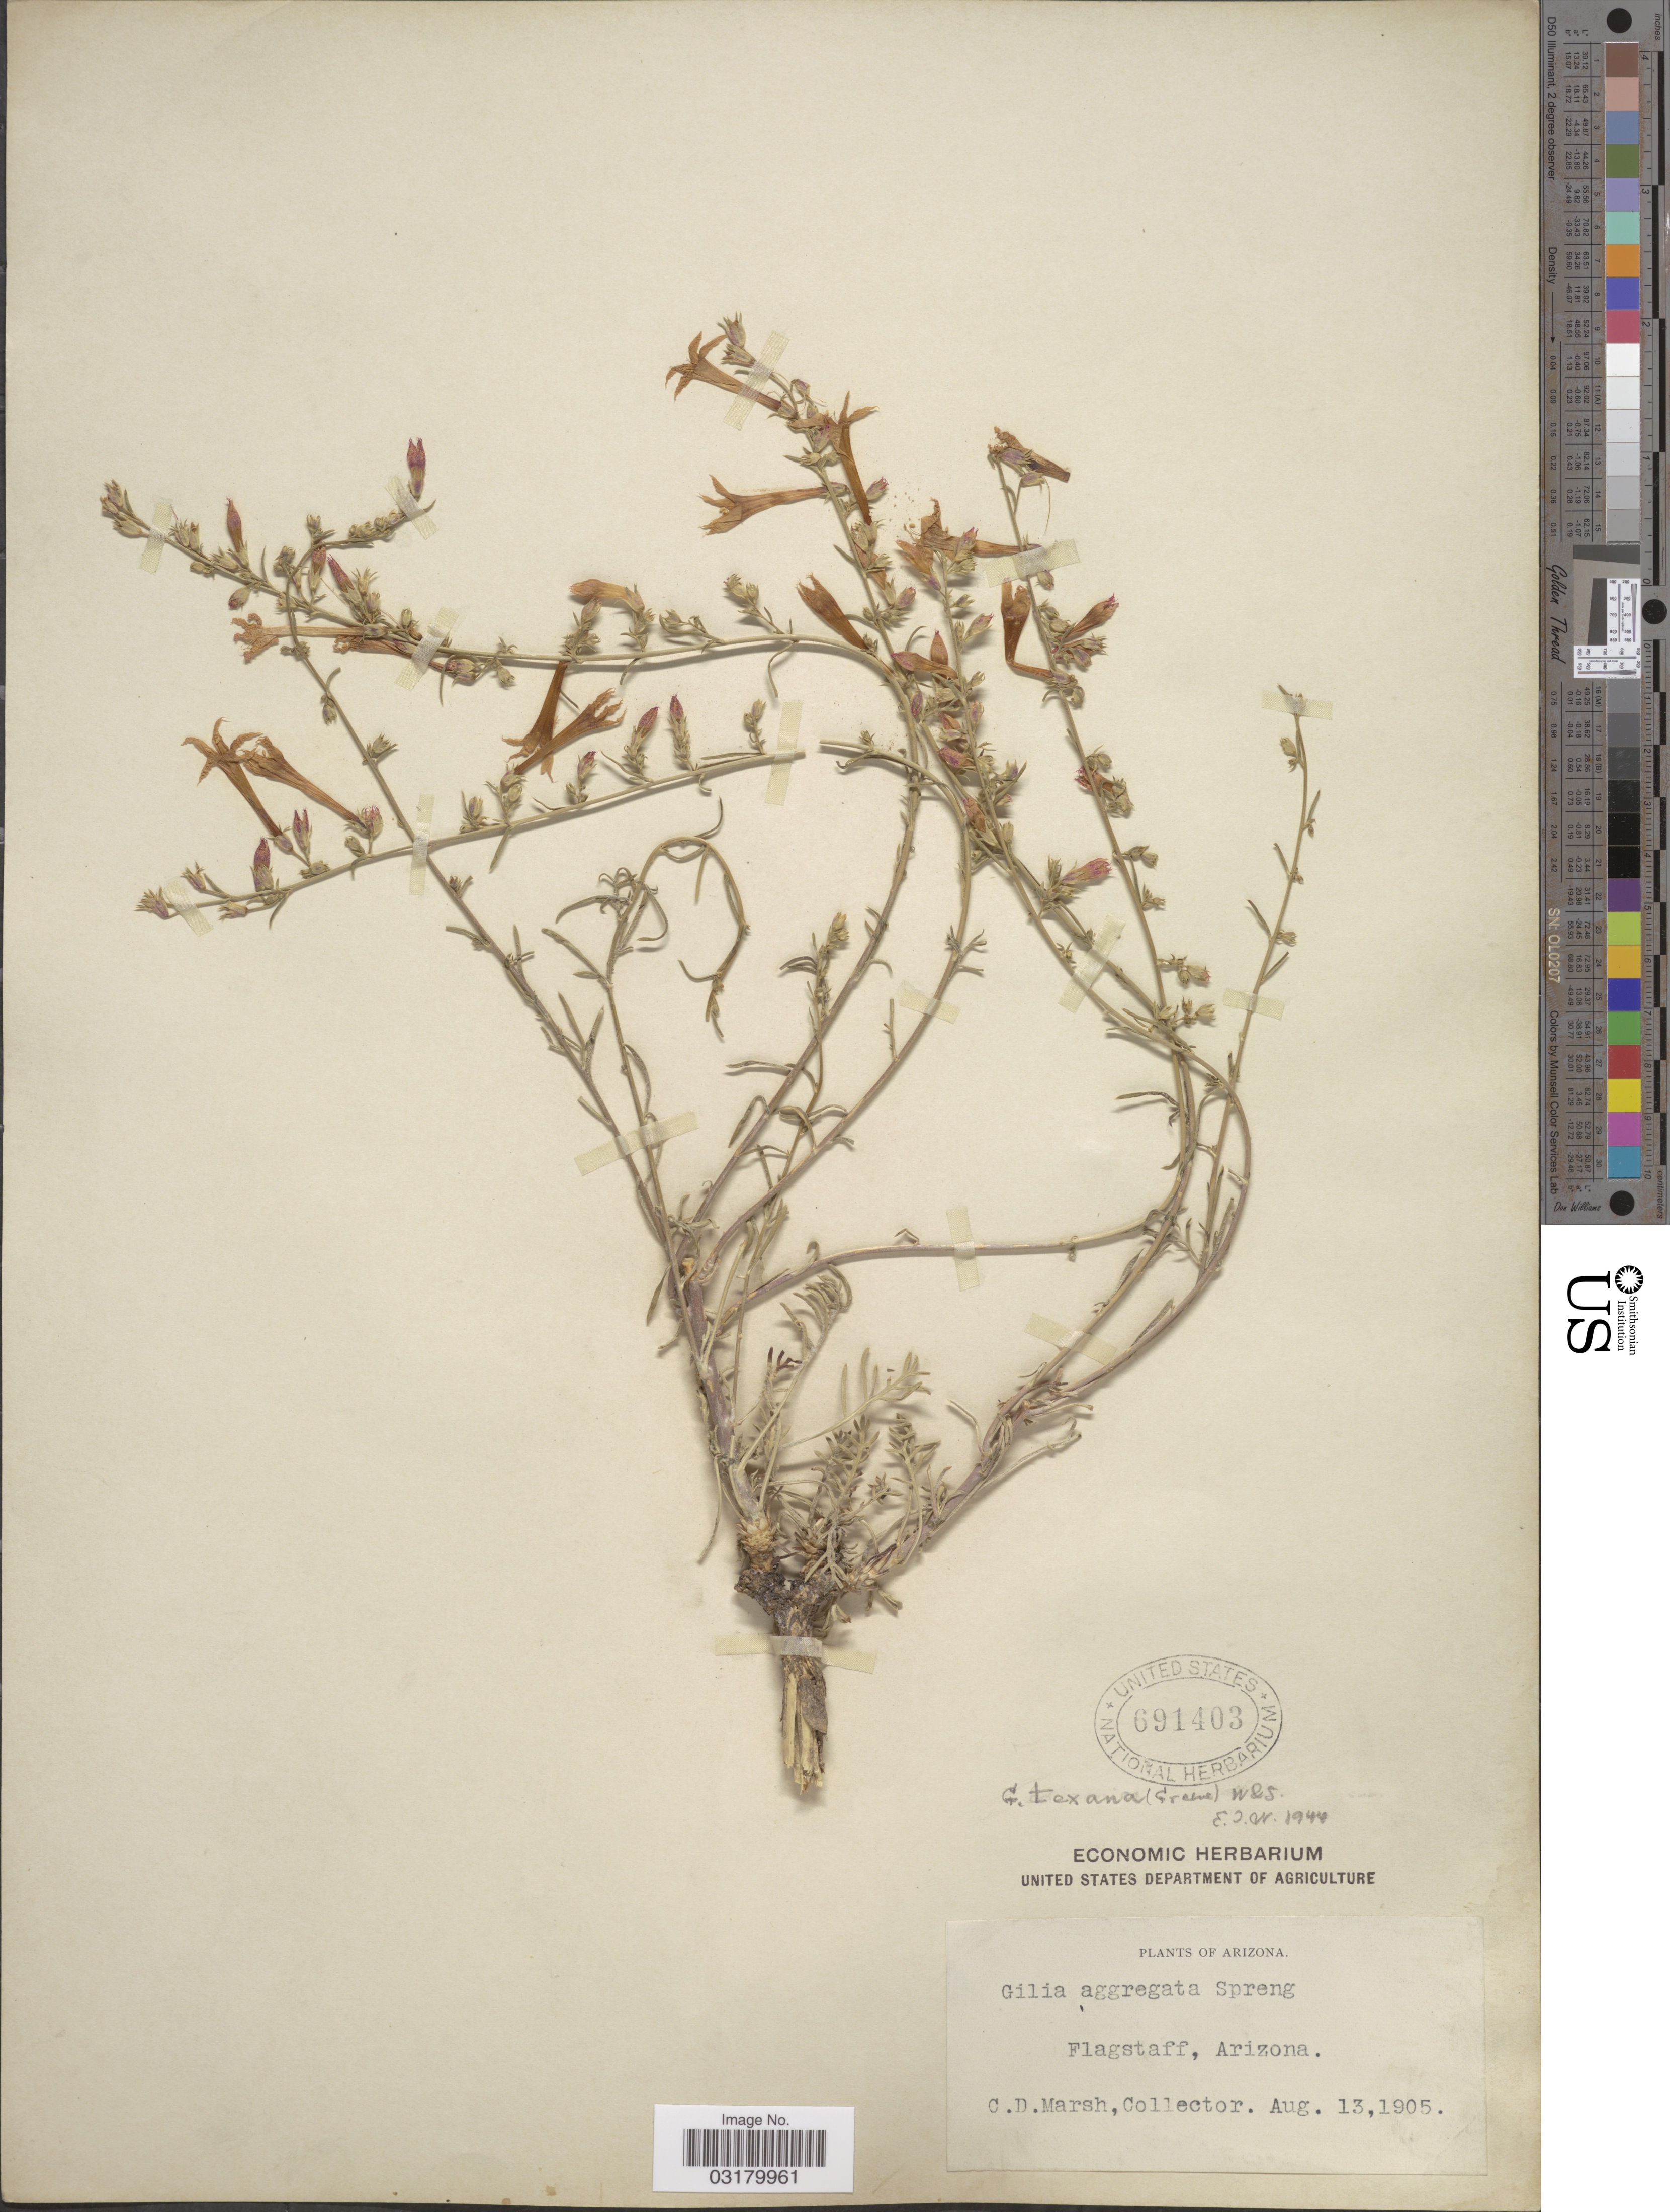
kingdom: Plantae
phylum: Tracheophyta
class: Magnoliopsida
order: Ericales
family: Polemoniaceae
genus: Ipomopsis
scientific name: Ipomopsis aggregata subsp. formosissima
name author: (Greene) Wherry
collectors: C. D. Marsh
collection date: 1905-08-13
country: United States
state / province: Arizona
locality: Flagstaff.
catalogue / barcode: US 691403